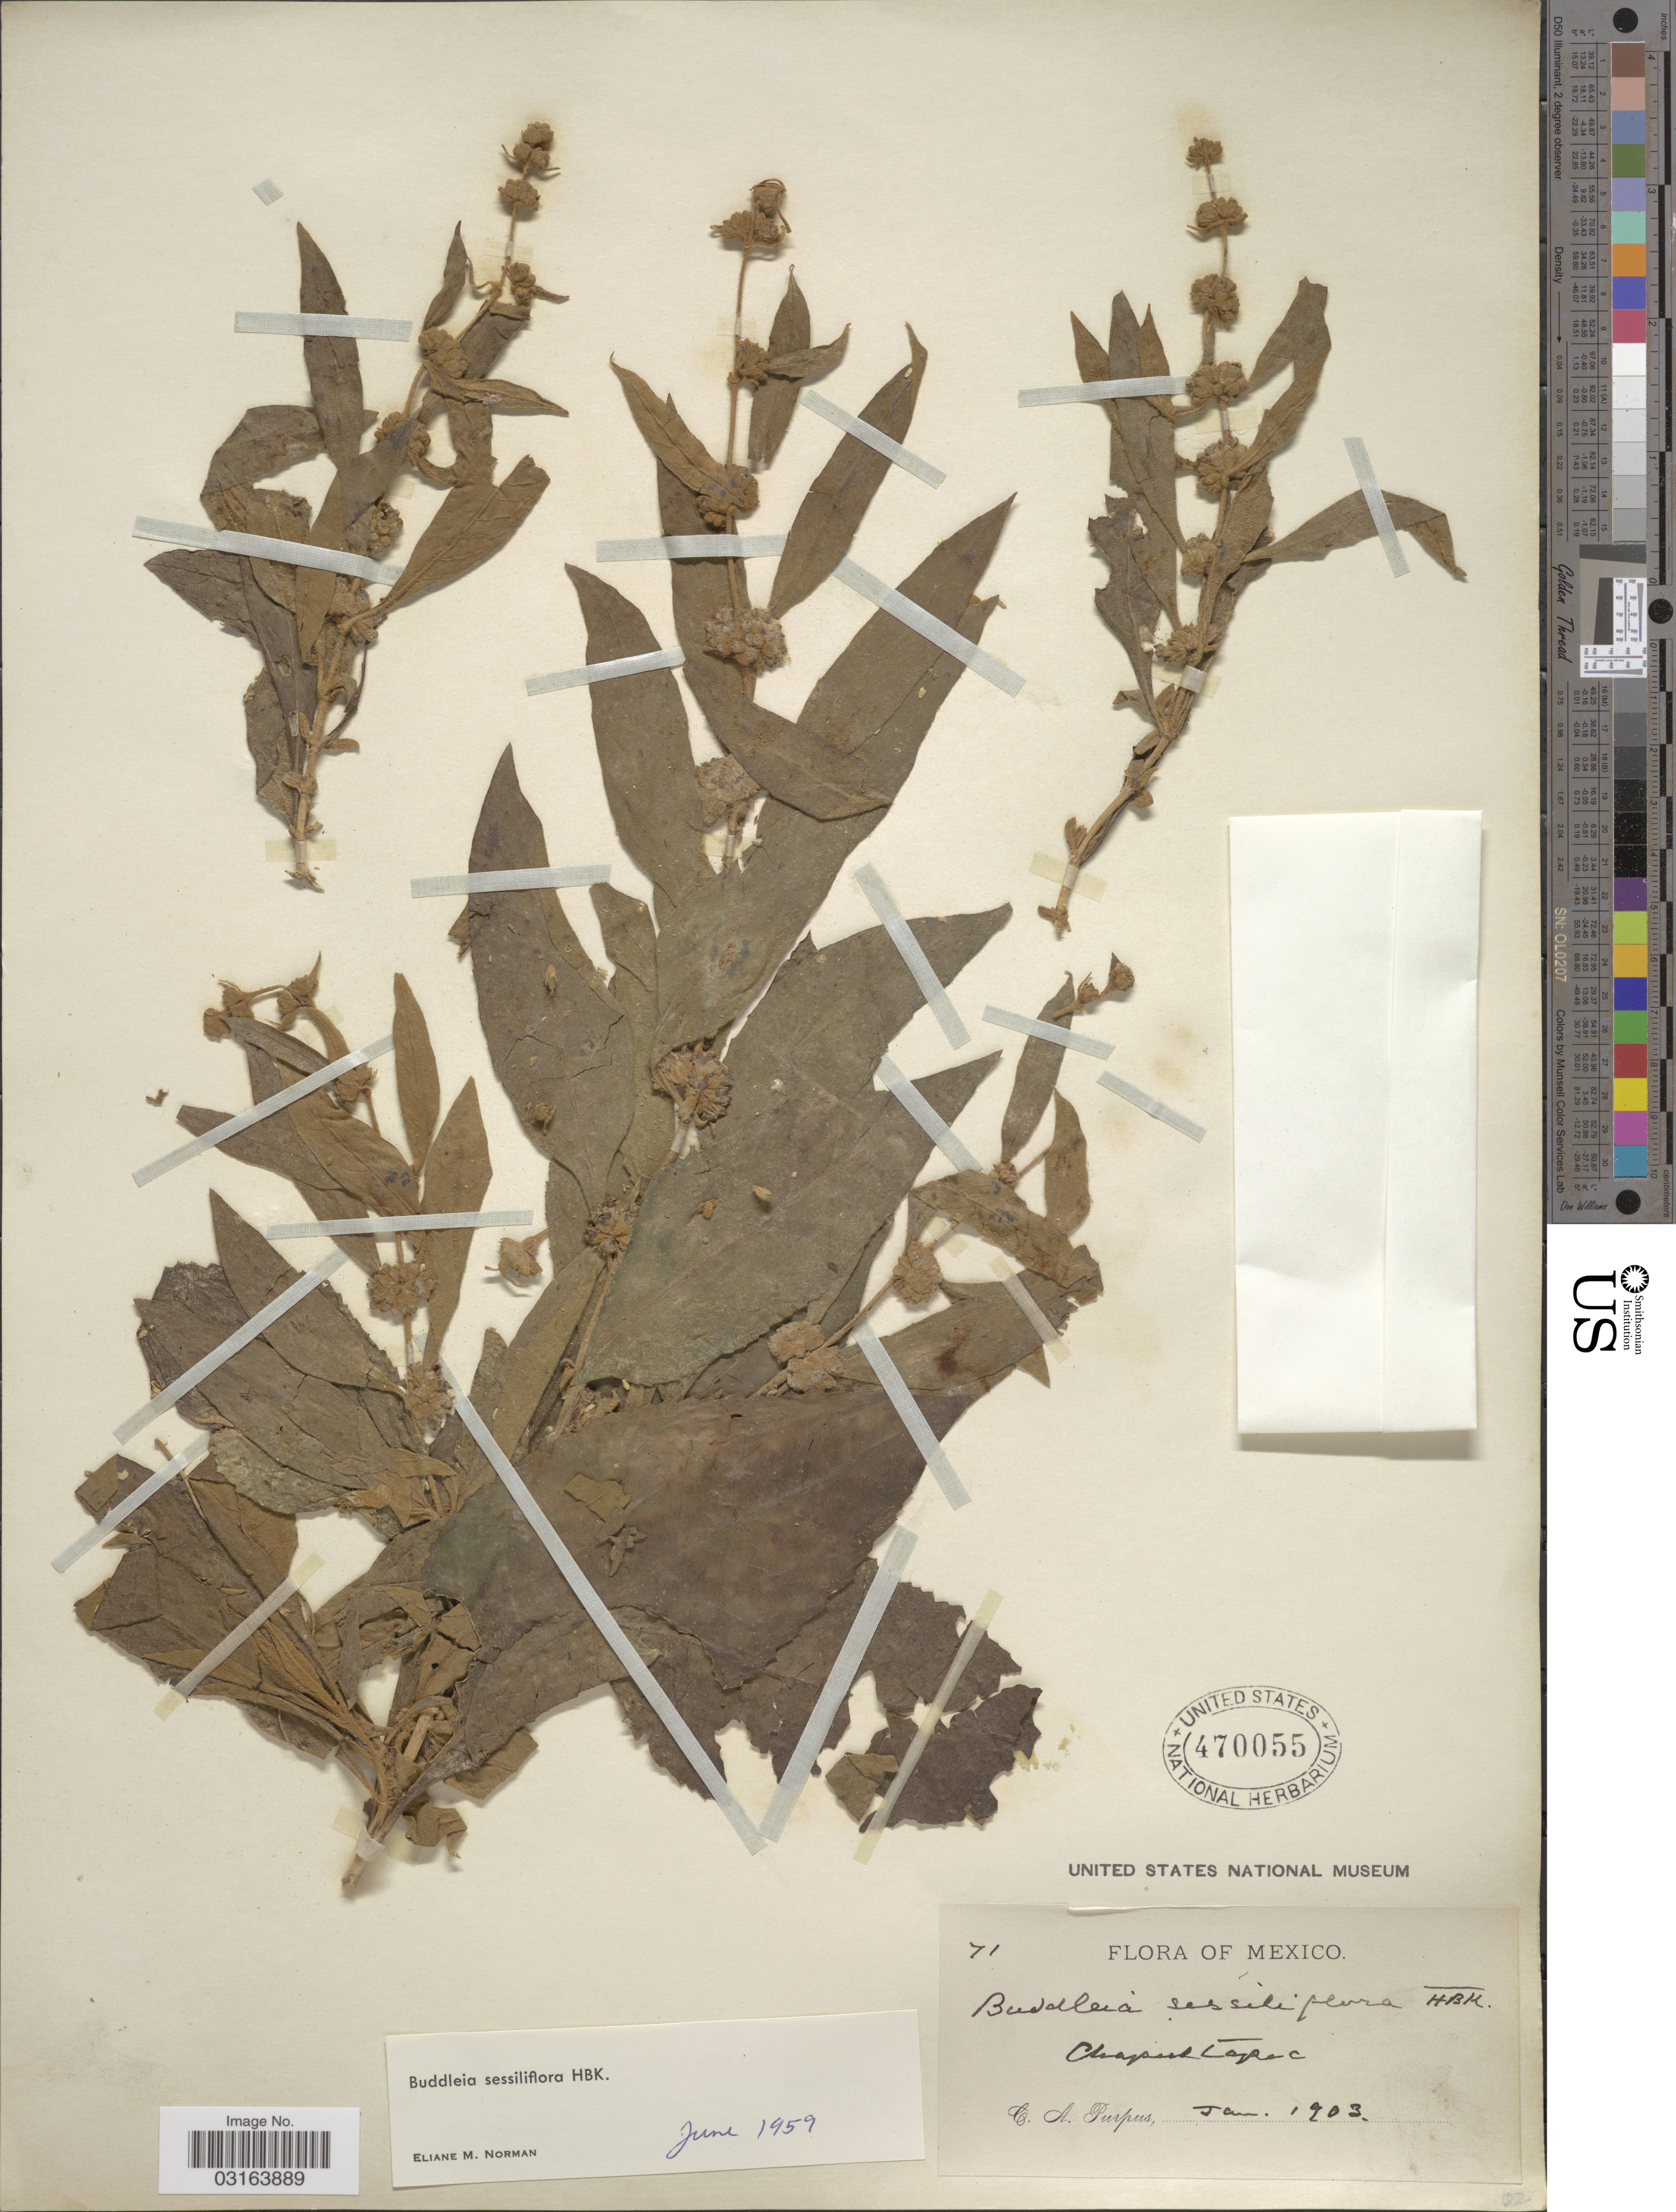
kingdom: Plantae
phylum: Tracheophyta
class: Magnoliopsida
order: Lamiales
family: Scrophulariaceae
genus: Buddleja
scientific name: Buddleja sessiliflora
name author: Kunth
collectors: C. A. Purpus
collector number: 71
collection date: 1903-01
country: Mexico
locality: Chapultepec.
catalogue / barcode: US 470055